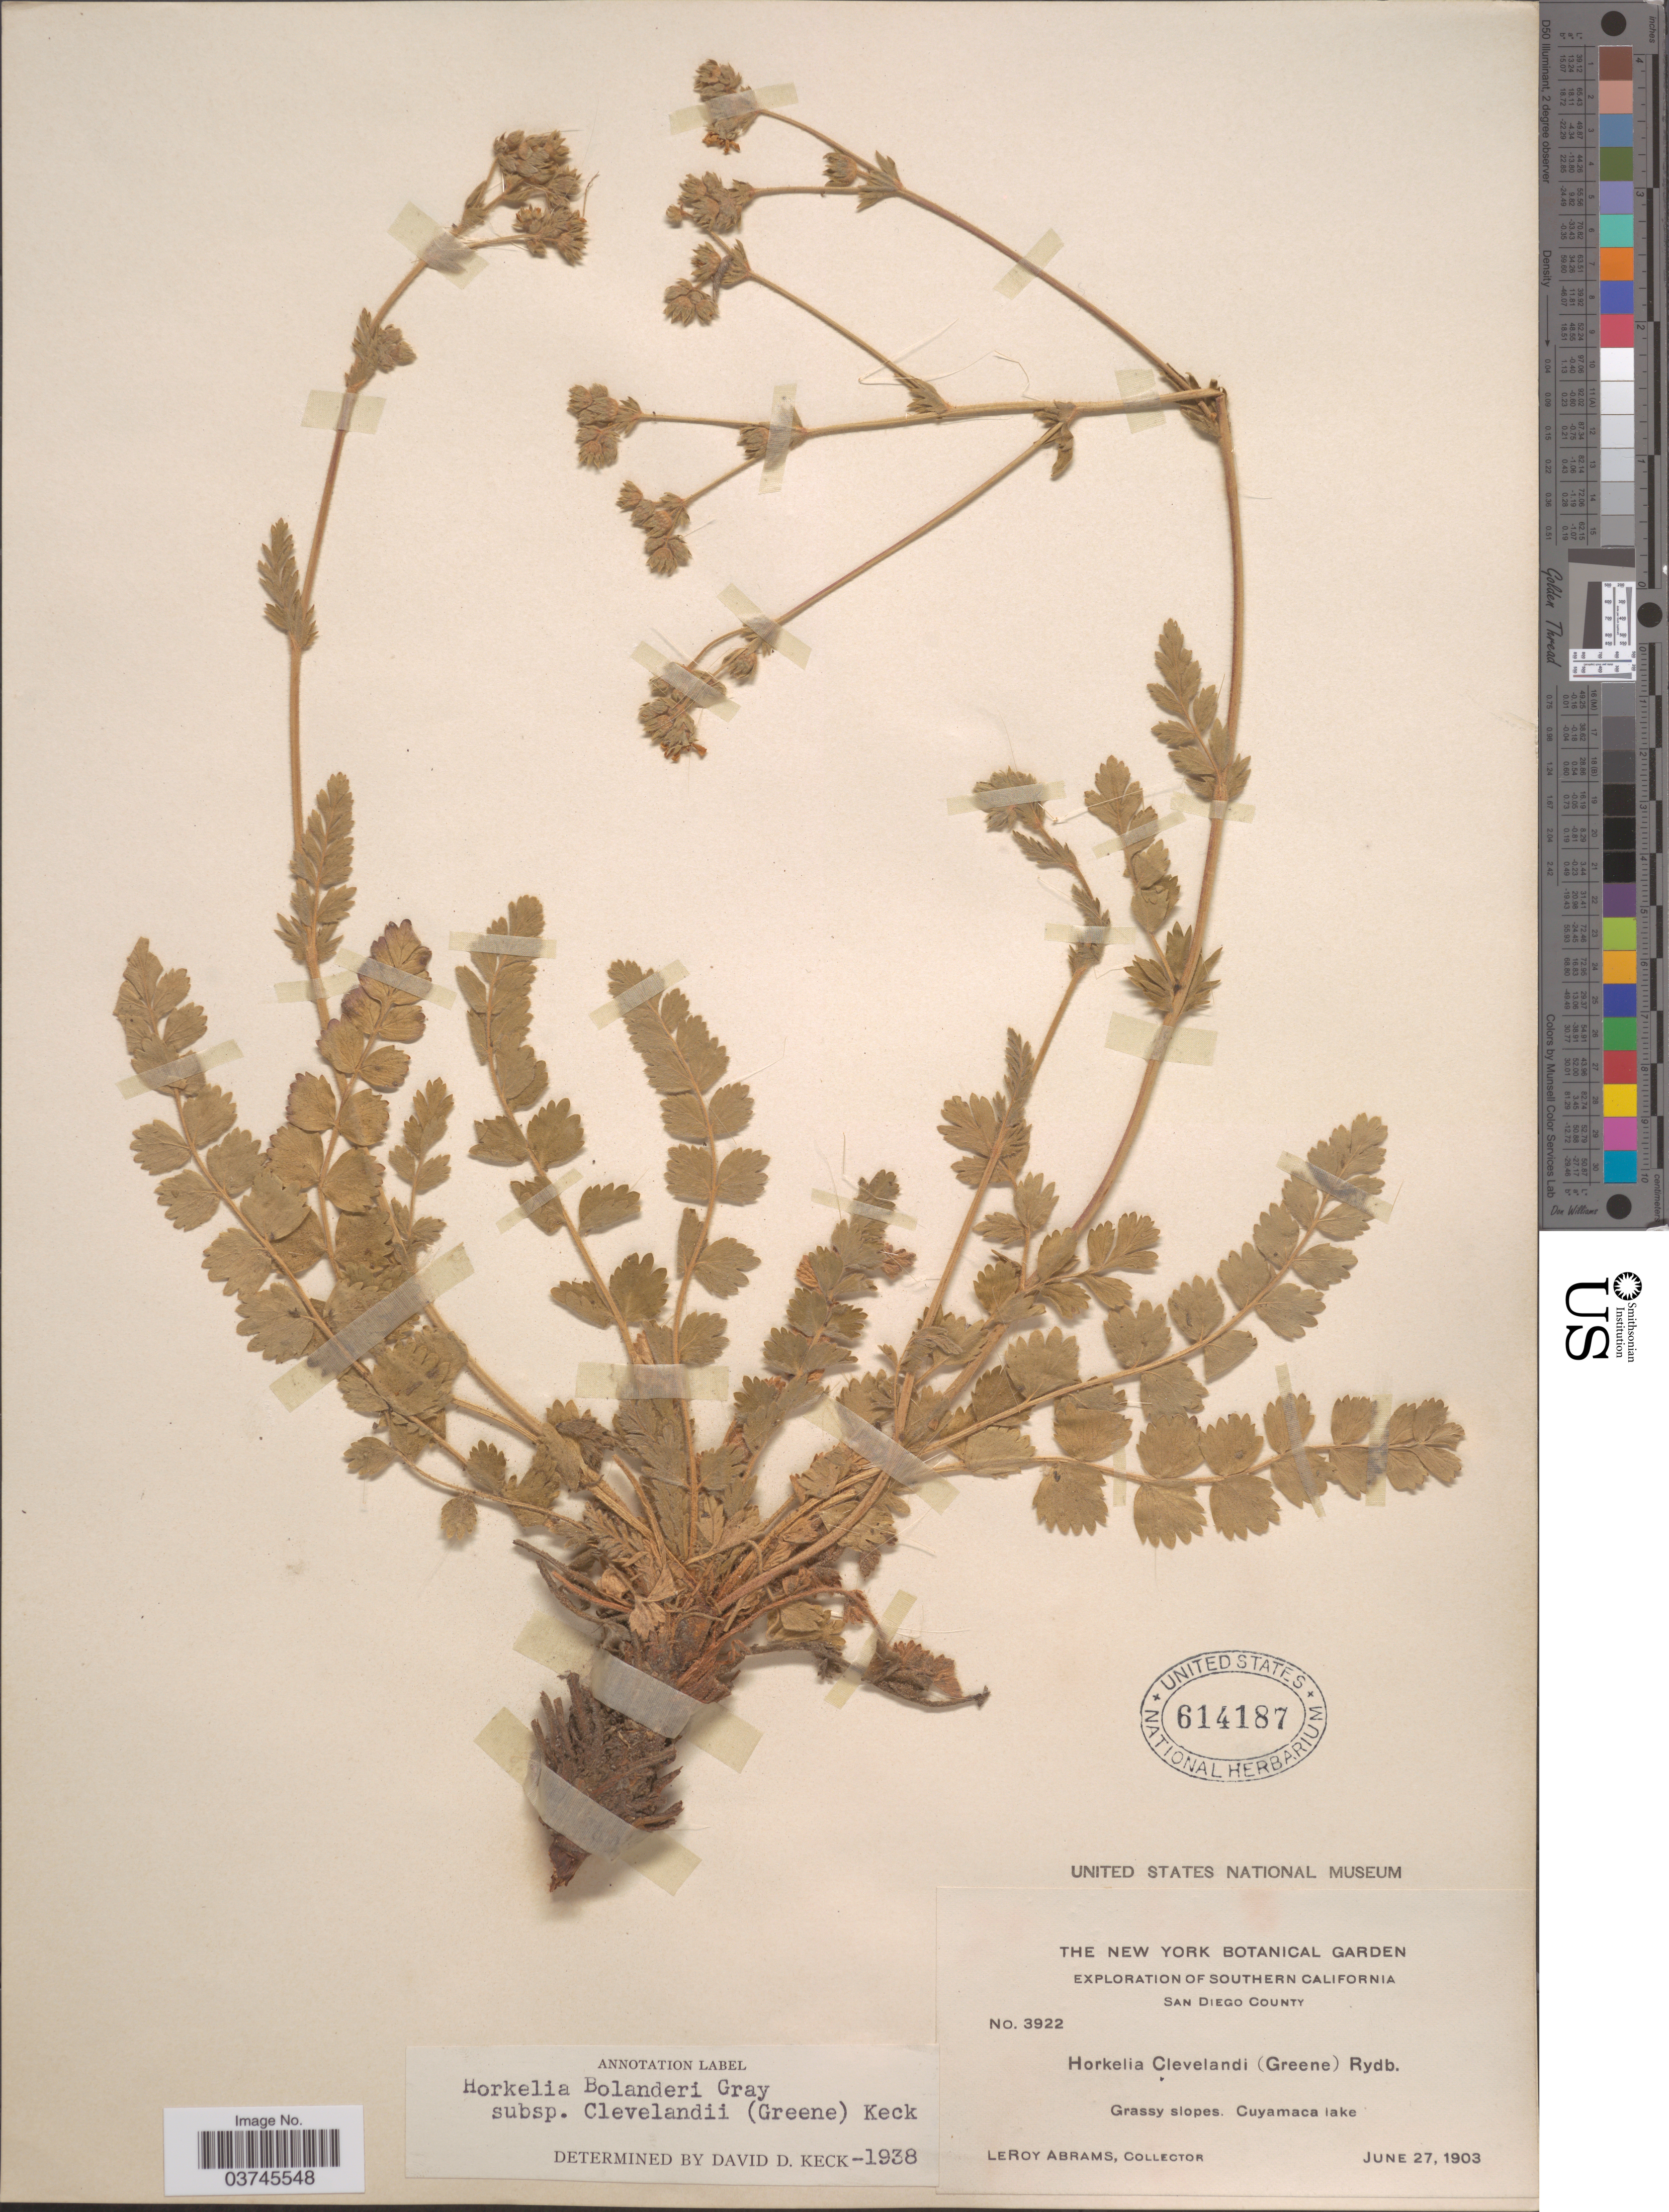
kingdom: Plantae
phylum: Tracheophyta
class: Magnoliopsida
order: Rosales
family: Rosaceae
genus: Potentilla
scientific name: Potentilla clevelandii var. clevelandii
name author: Greene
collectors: L. Abrams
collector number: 3922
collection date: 1903-06-27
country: United States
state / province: California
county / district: San Diego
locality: Southern California. San Diego County. Cuyamaca lake.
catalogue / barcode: US 614187